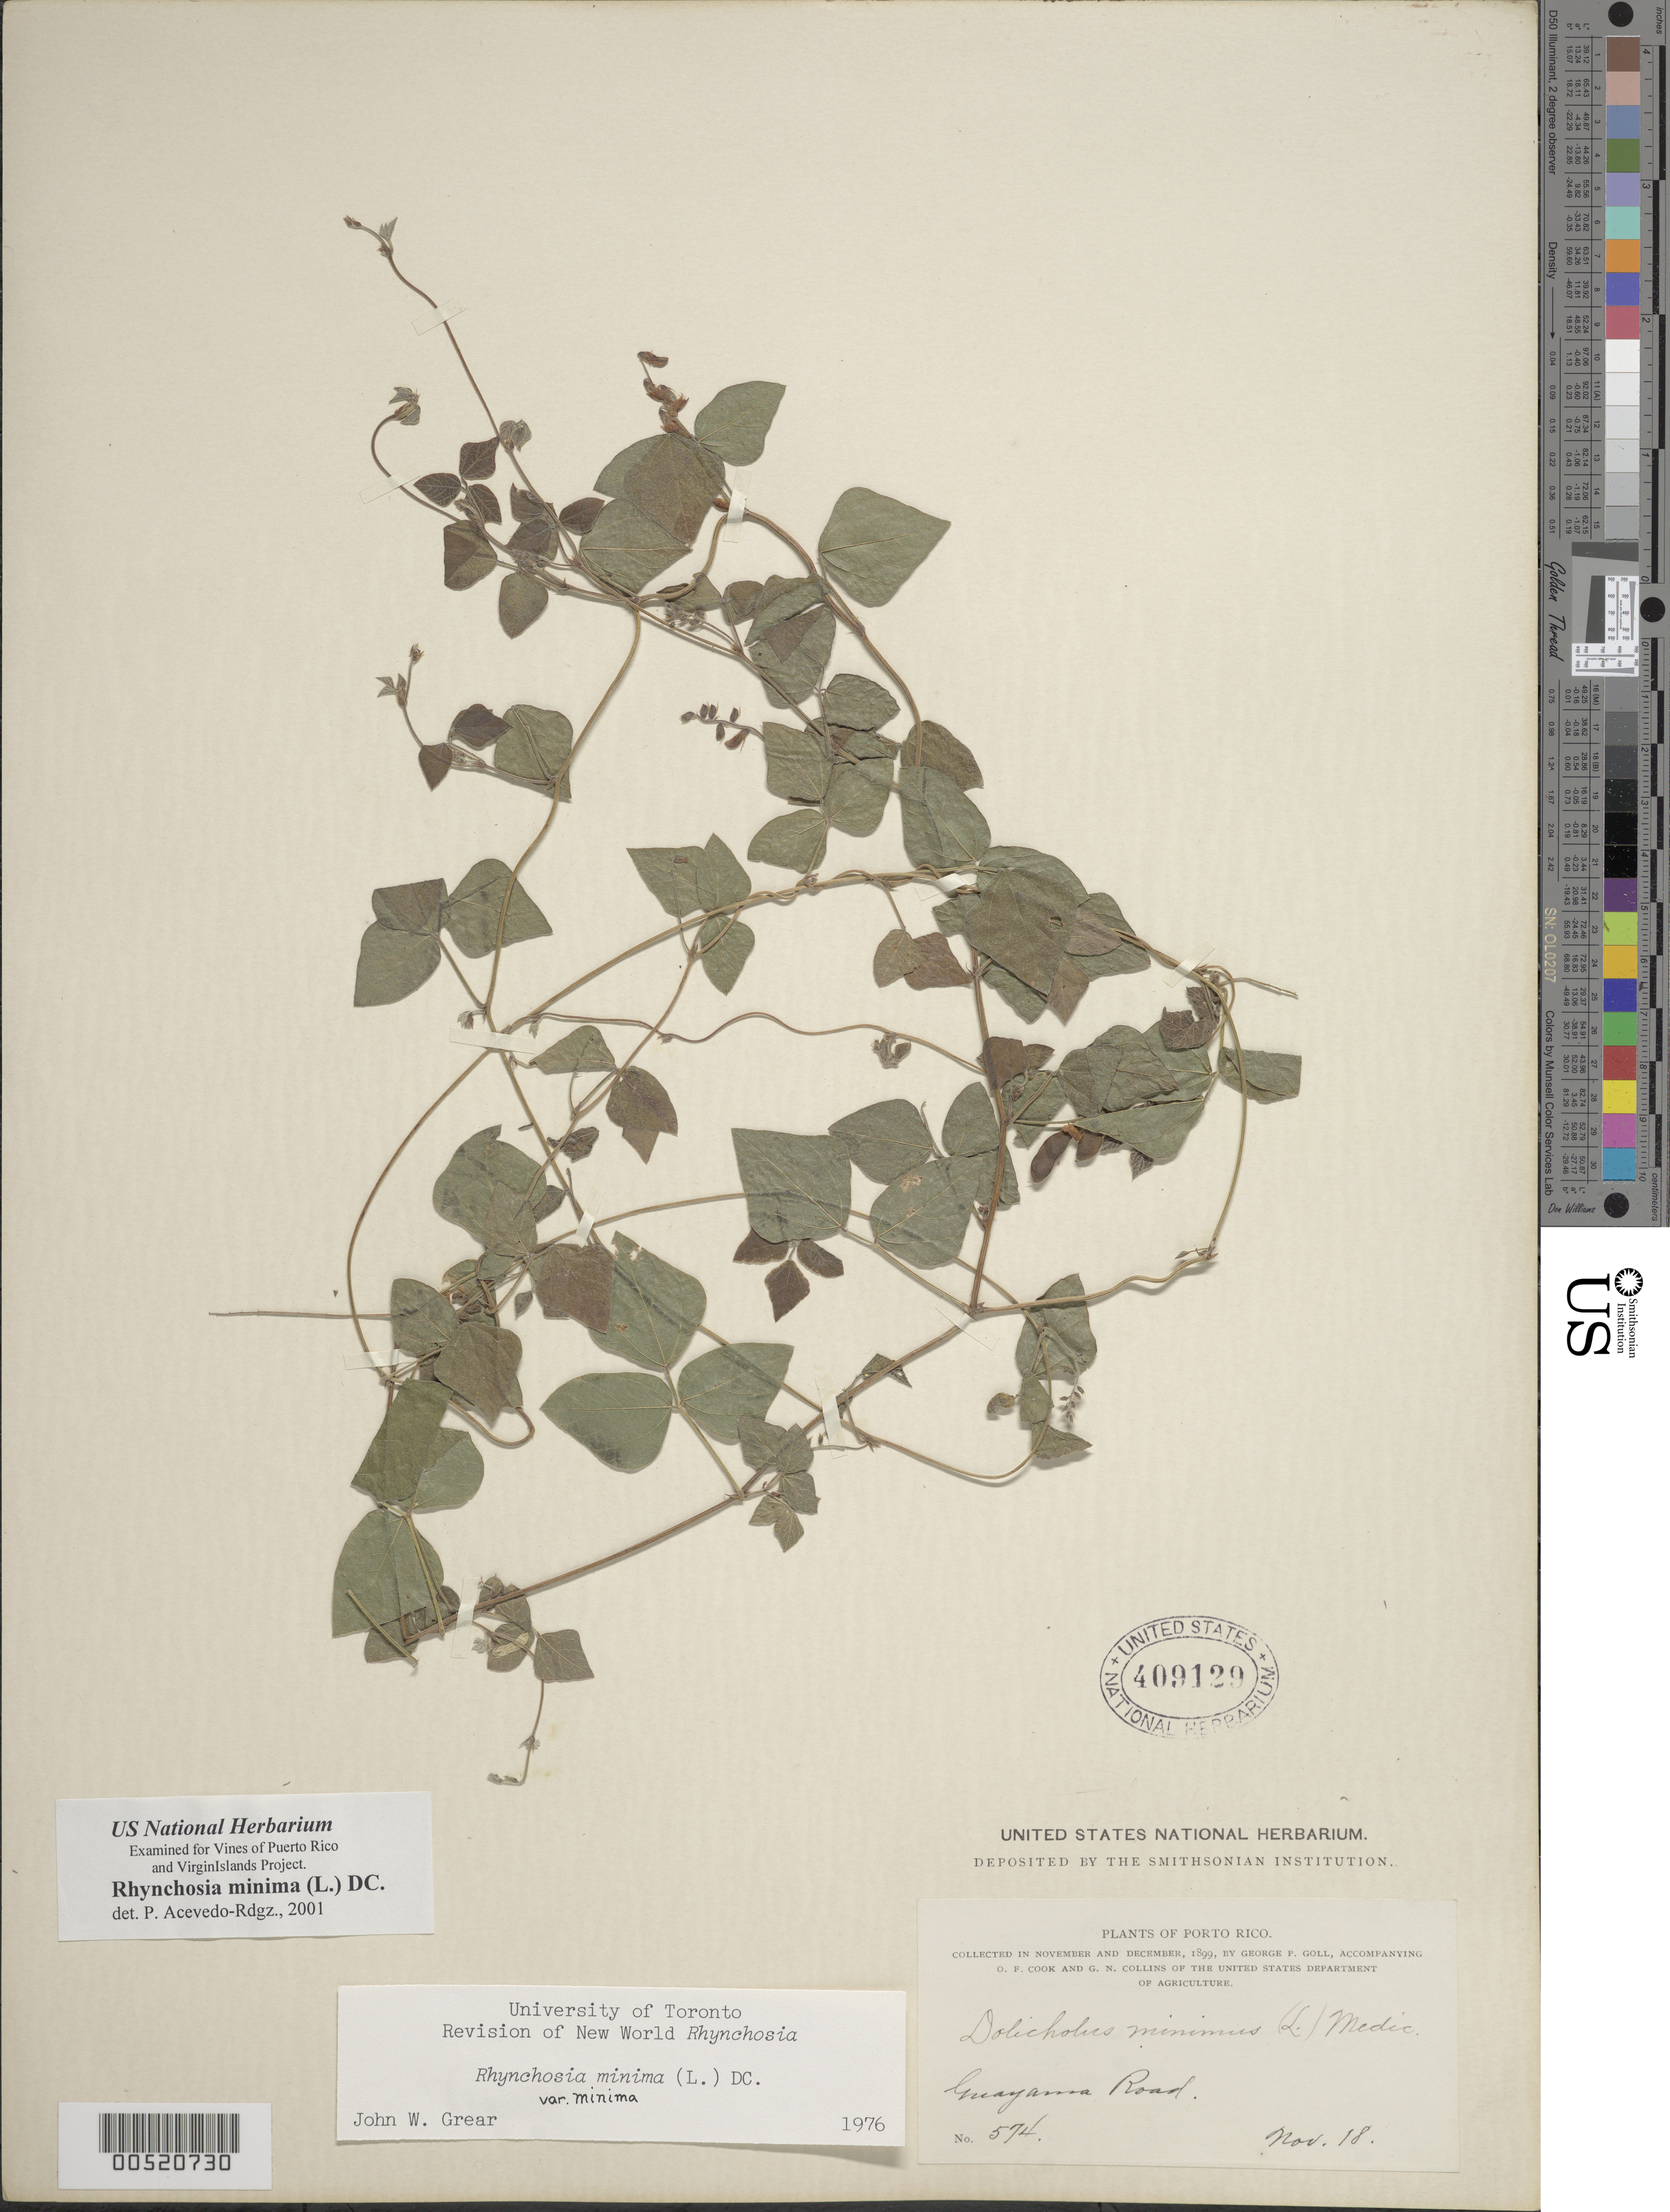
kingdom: Plantae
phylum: Tracheophyta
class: Magnoliopsida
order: Fabales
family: Fabaceae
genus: Rhynchosia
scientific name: Rhynchosia minima var. minima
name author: (L.) DC.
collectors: G. Goll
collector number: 574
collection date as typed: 18 Nov 1899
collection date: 1899-11-18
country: Puerto Rico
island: Greater Antilles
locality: Guayama Road.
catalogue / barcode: US 409129